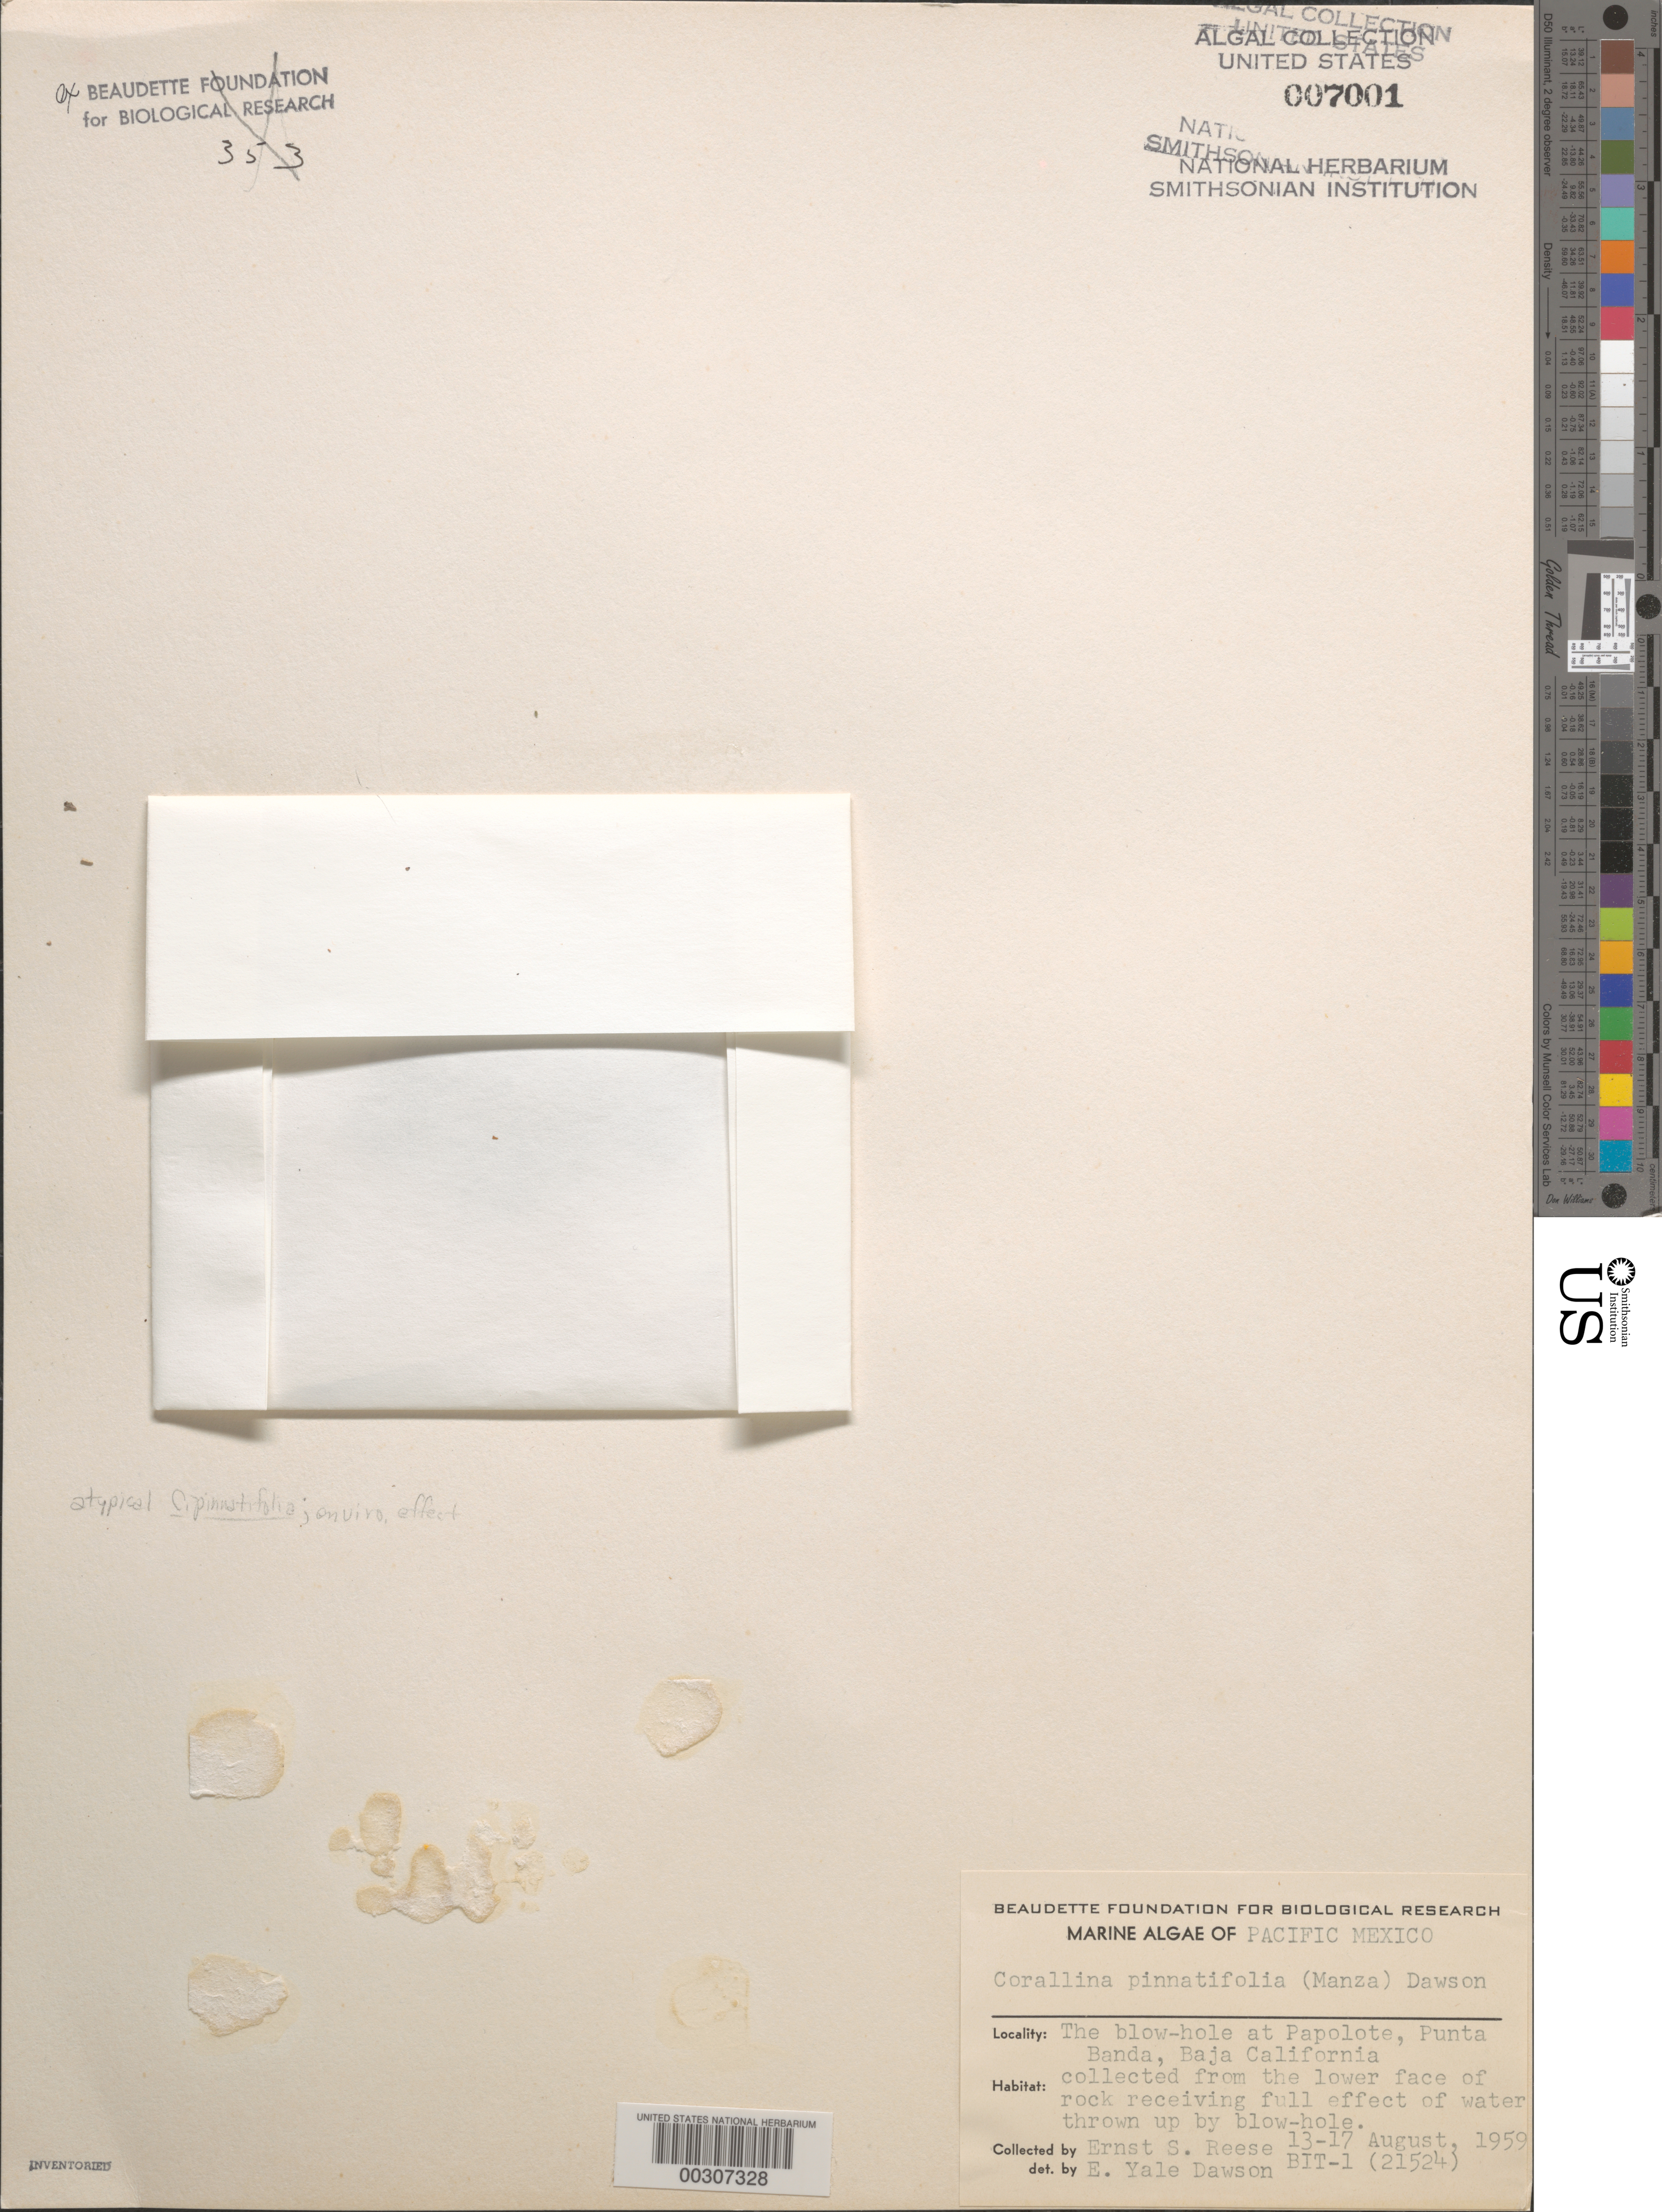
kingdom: Plantae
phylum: Rhodophyta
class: Florideophyceae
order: Corallinales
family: Corallinaceae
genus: Corallina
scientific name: Corallina berterii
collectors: E. Reese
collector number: EYD 21542 & BIT-1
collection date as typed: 13 Aug 1959 to 17 Aug 1959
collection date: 1959-08-13/1959-08-17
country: Mexico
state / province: Baja California Norte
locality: Blow Hole, Papolote, Punta Banda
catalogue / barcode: US 7001